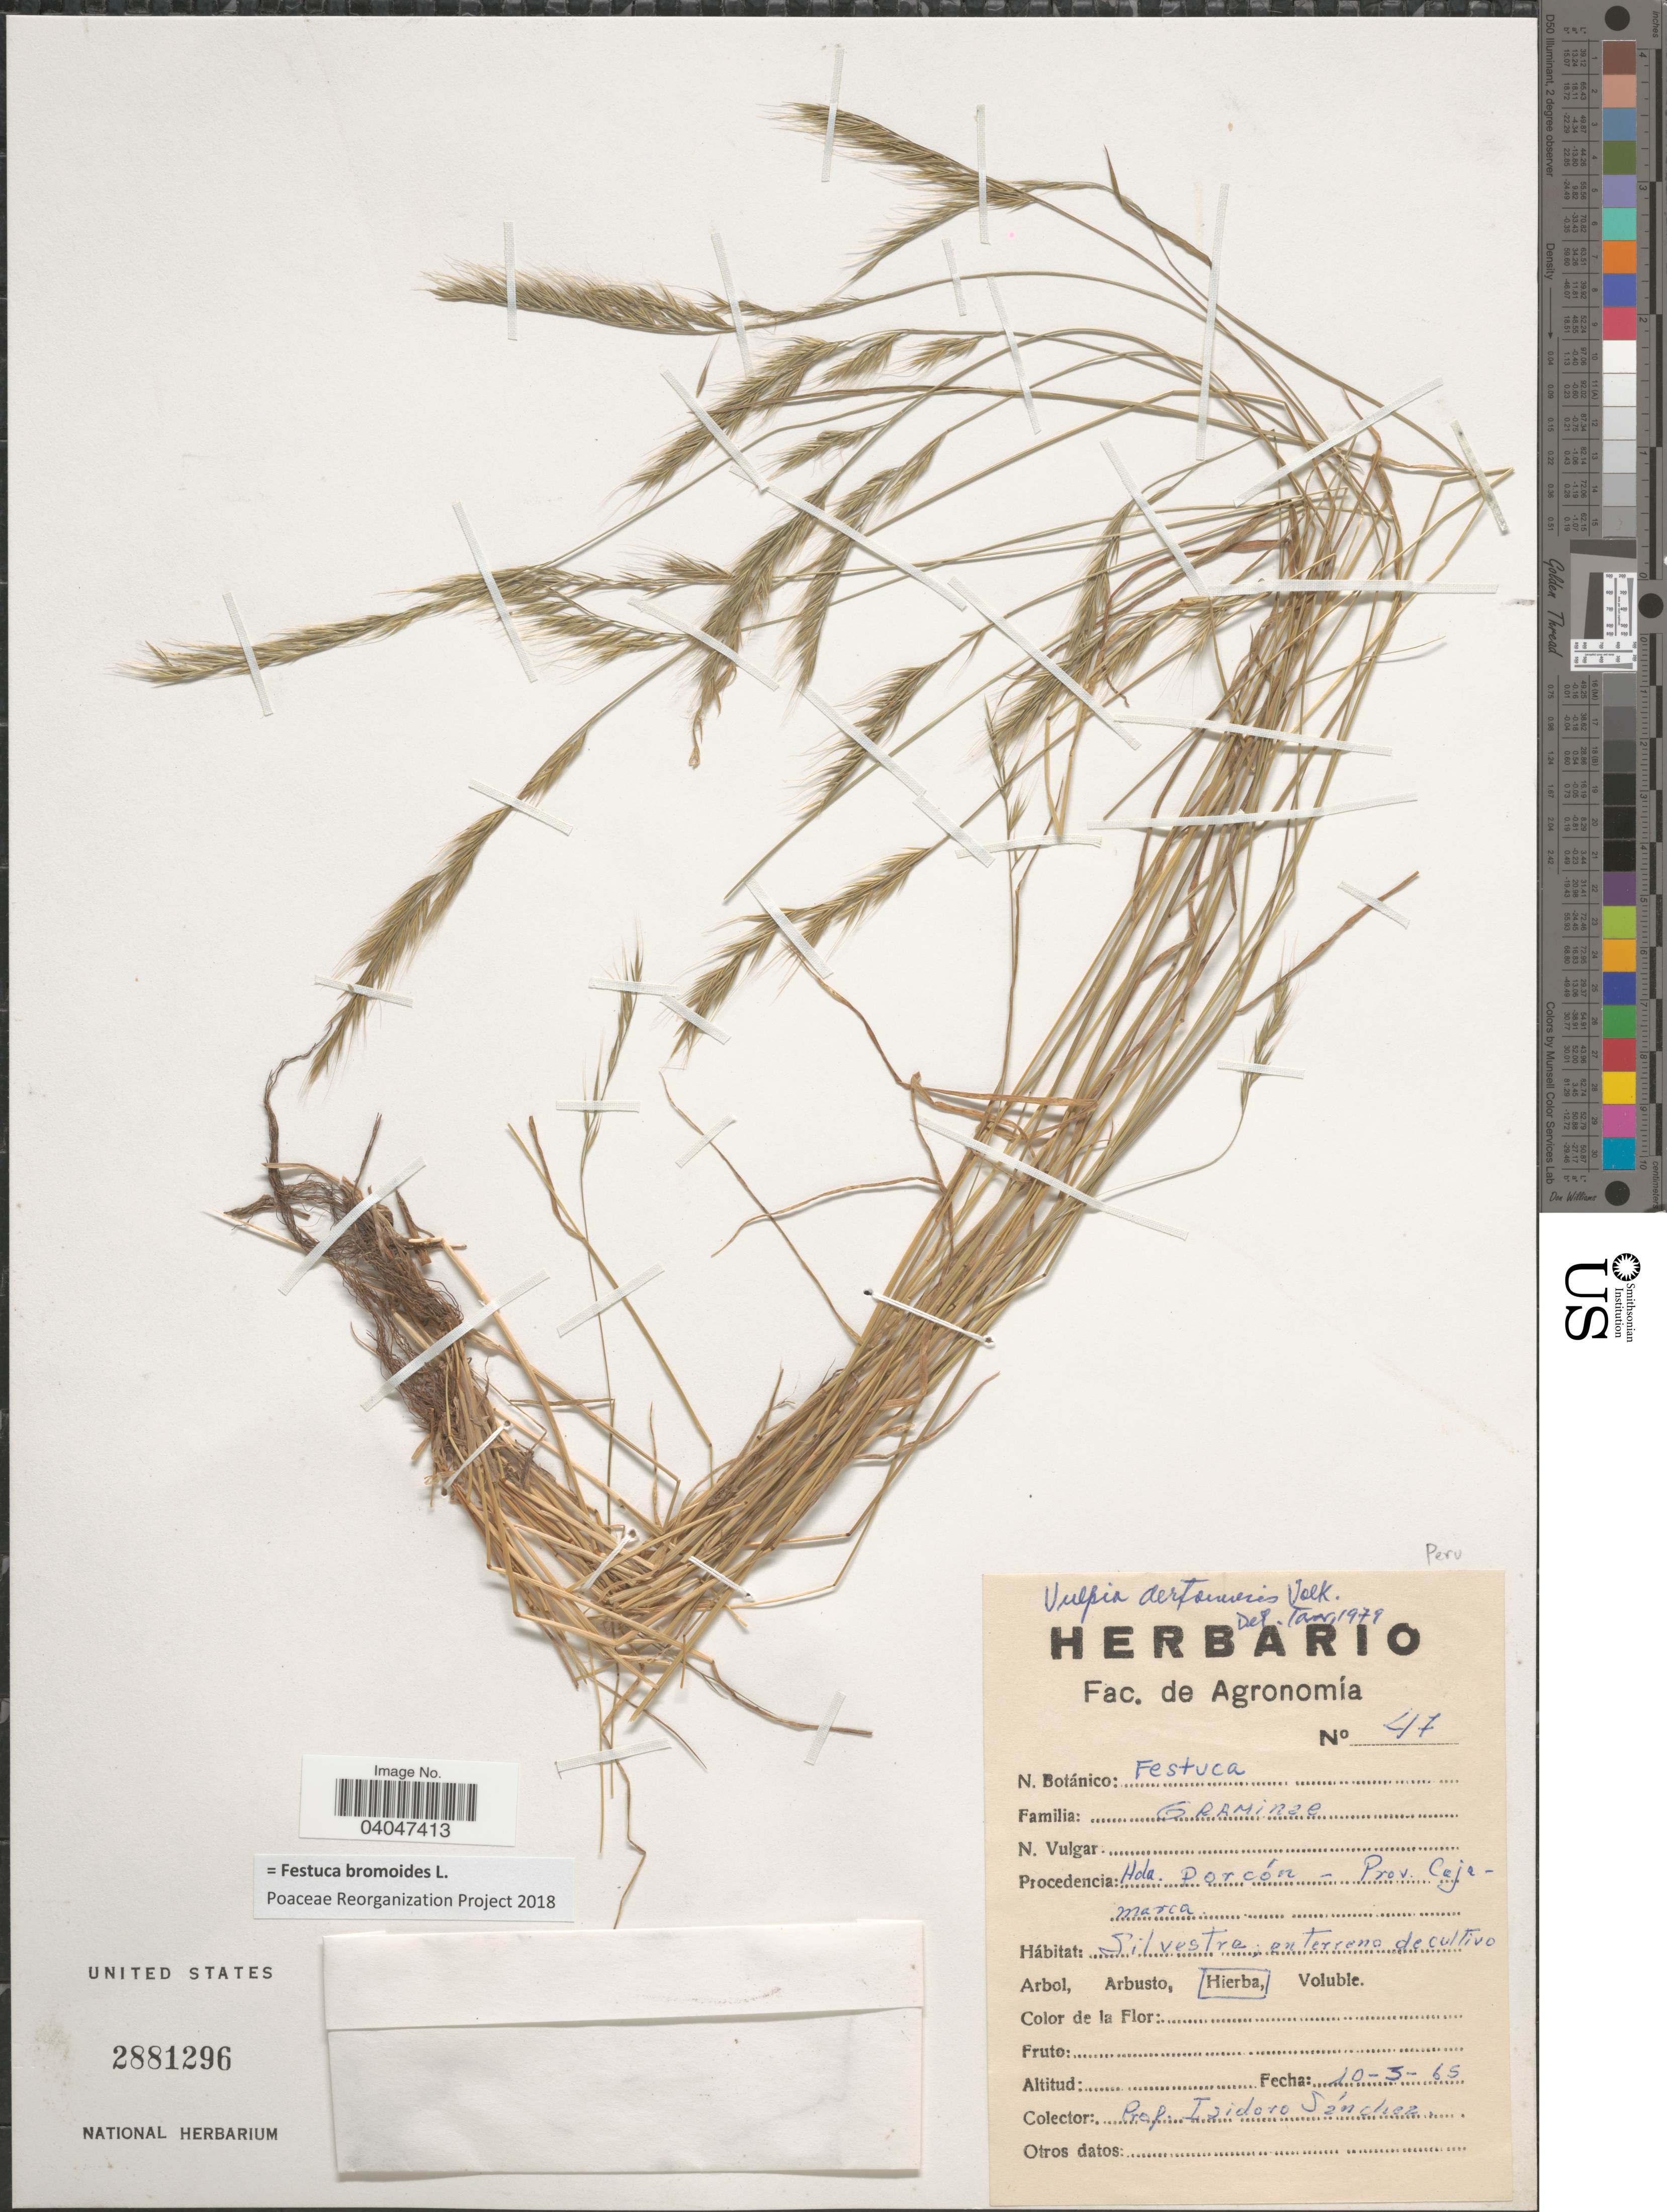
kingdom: Plantae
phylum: Tracheophyta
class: Liliopsida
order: Poales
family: Poaceae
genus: Festuca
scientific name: Festuca bromoides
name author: L.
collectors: I. Sanchez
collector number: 47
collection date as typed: Transcribed d/m/y: 10/3/65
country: Peru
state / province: Cajamarca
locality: Hda. Porcón.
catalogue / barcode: US 2881296